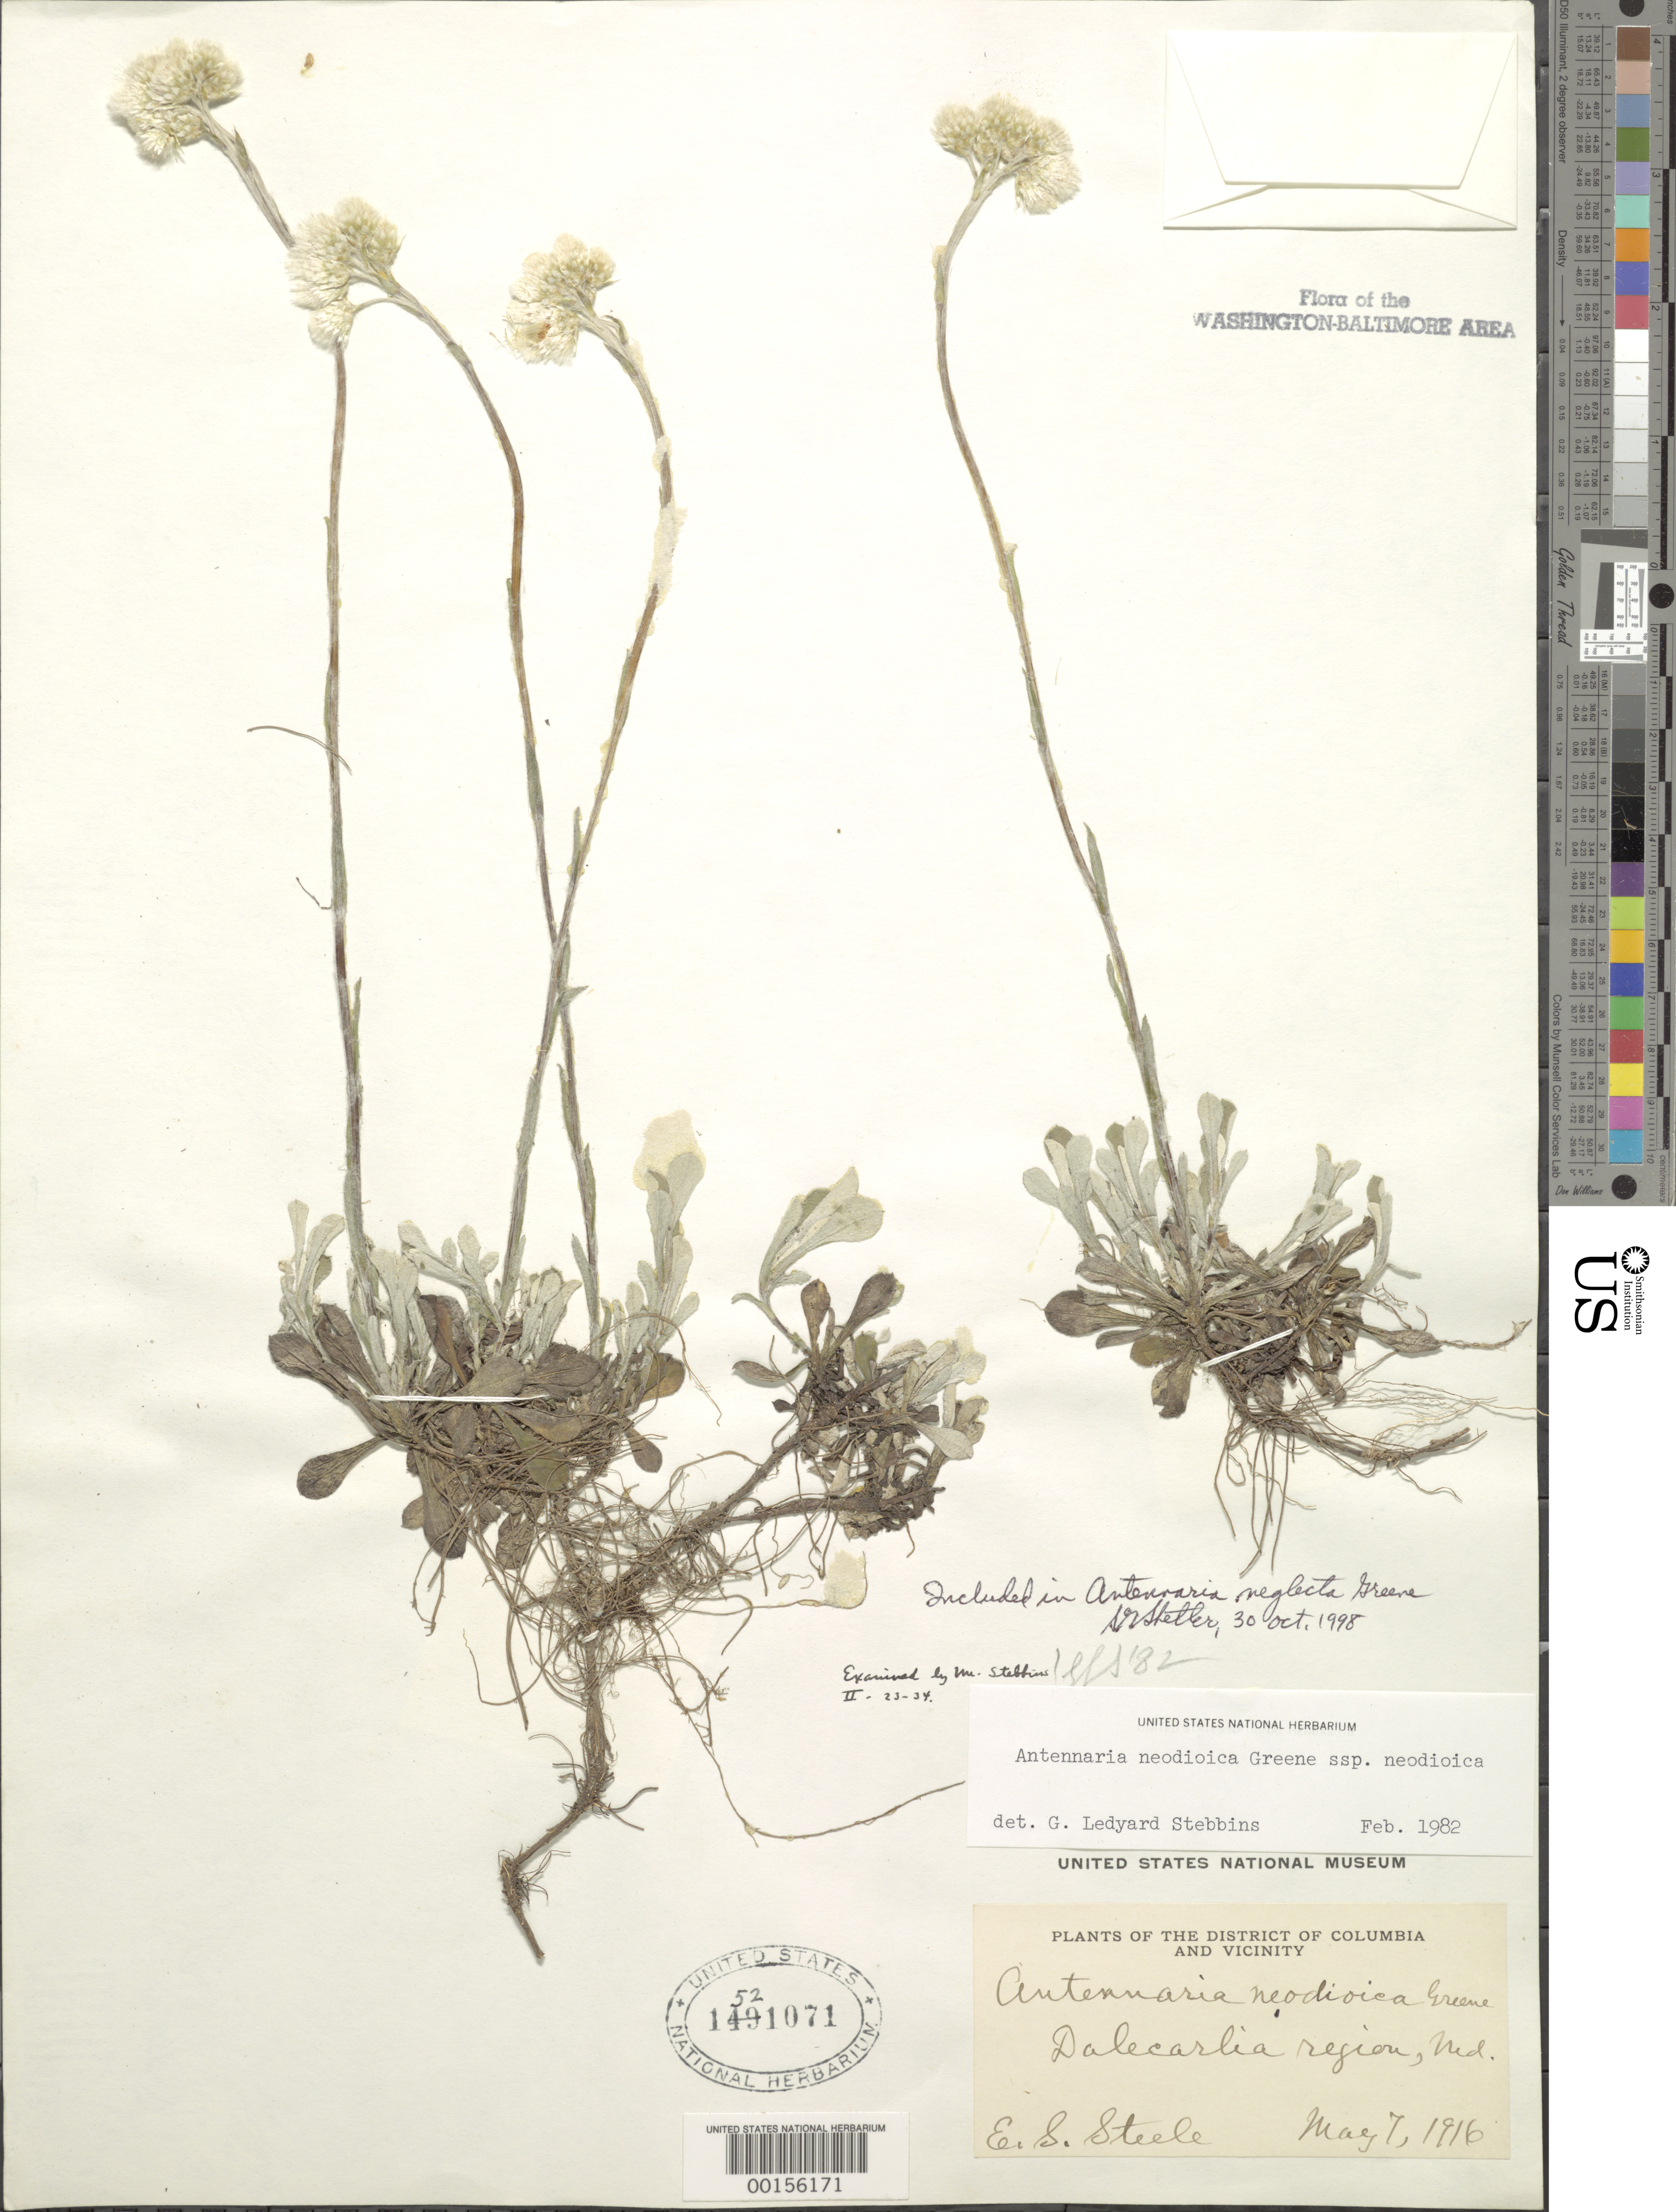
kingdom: Plantae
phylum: Tracheophyta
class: Magnoliopsida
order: Asterales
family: Asteraceae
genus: Antennaria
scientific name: Antennaria neglecta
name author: Greene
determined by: Shetler, Stanwyn G., (US), NMNH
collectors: E. Steele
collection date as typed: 07 May 1916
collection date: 1916-05-07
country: United States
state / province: Maryland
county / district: Montgomery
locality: Dalecarlia Region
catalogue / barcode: US 1521071